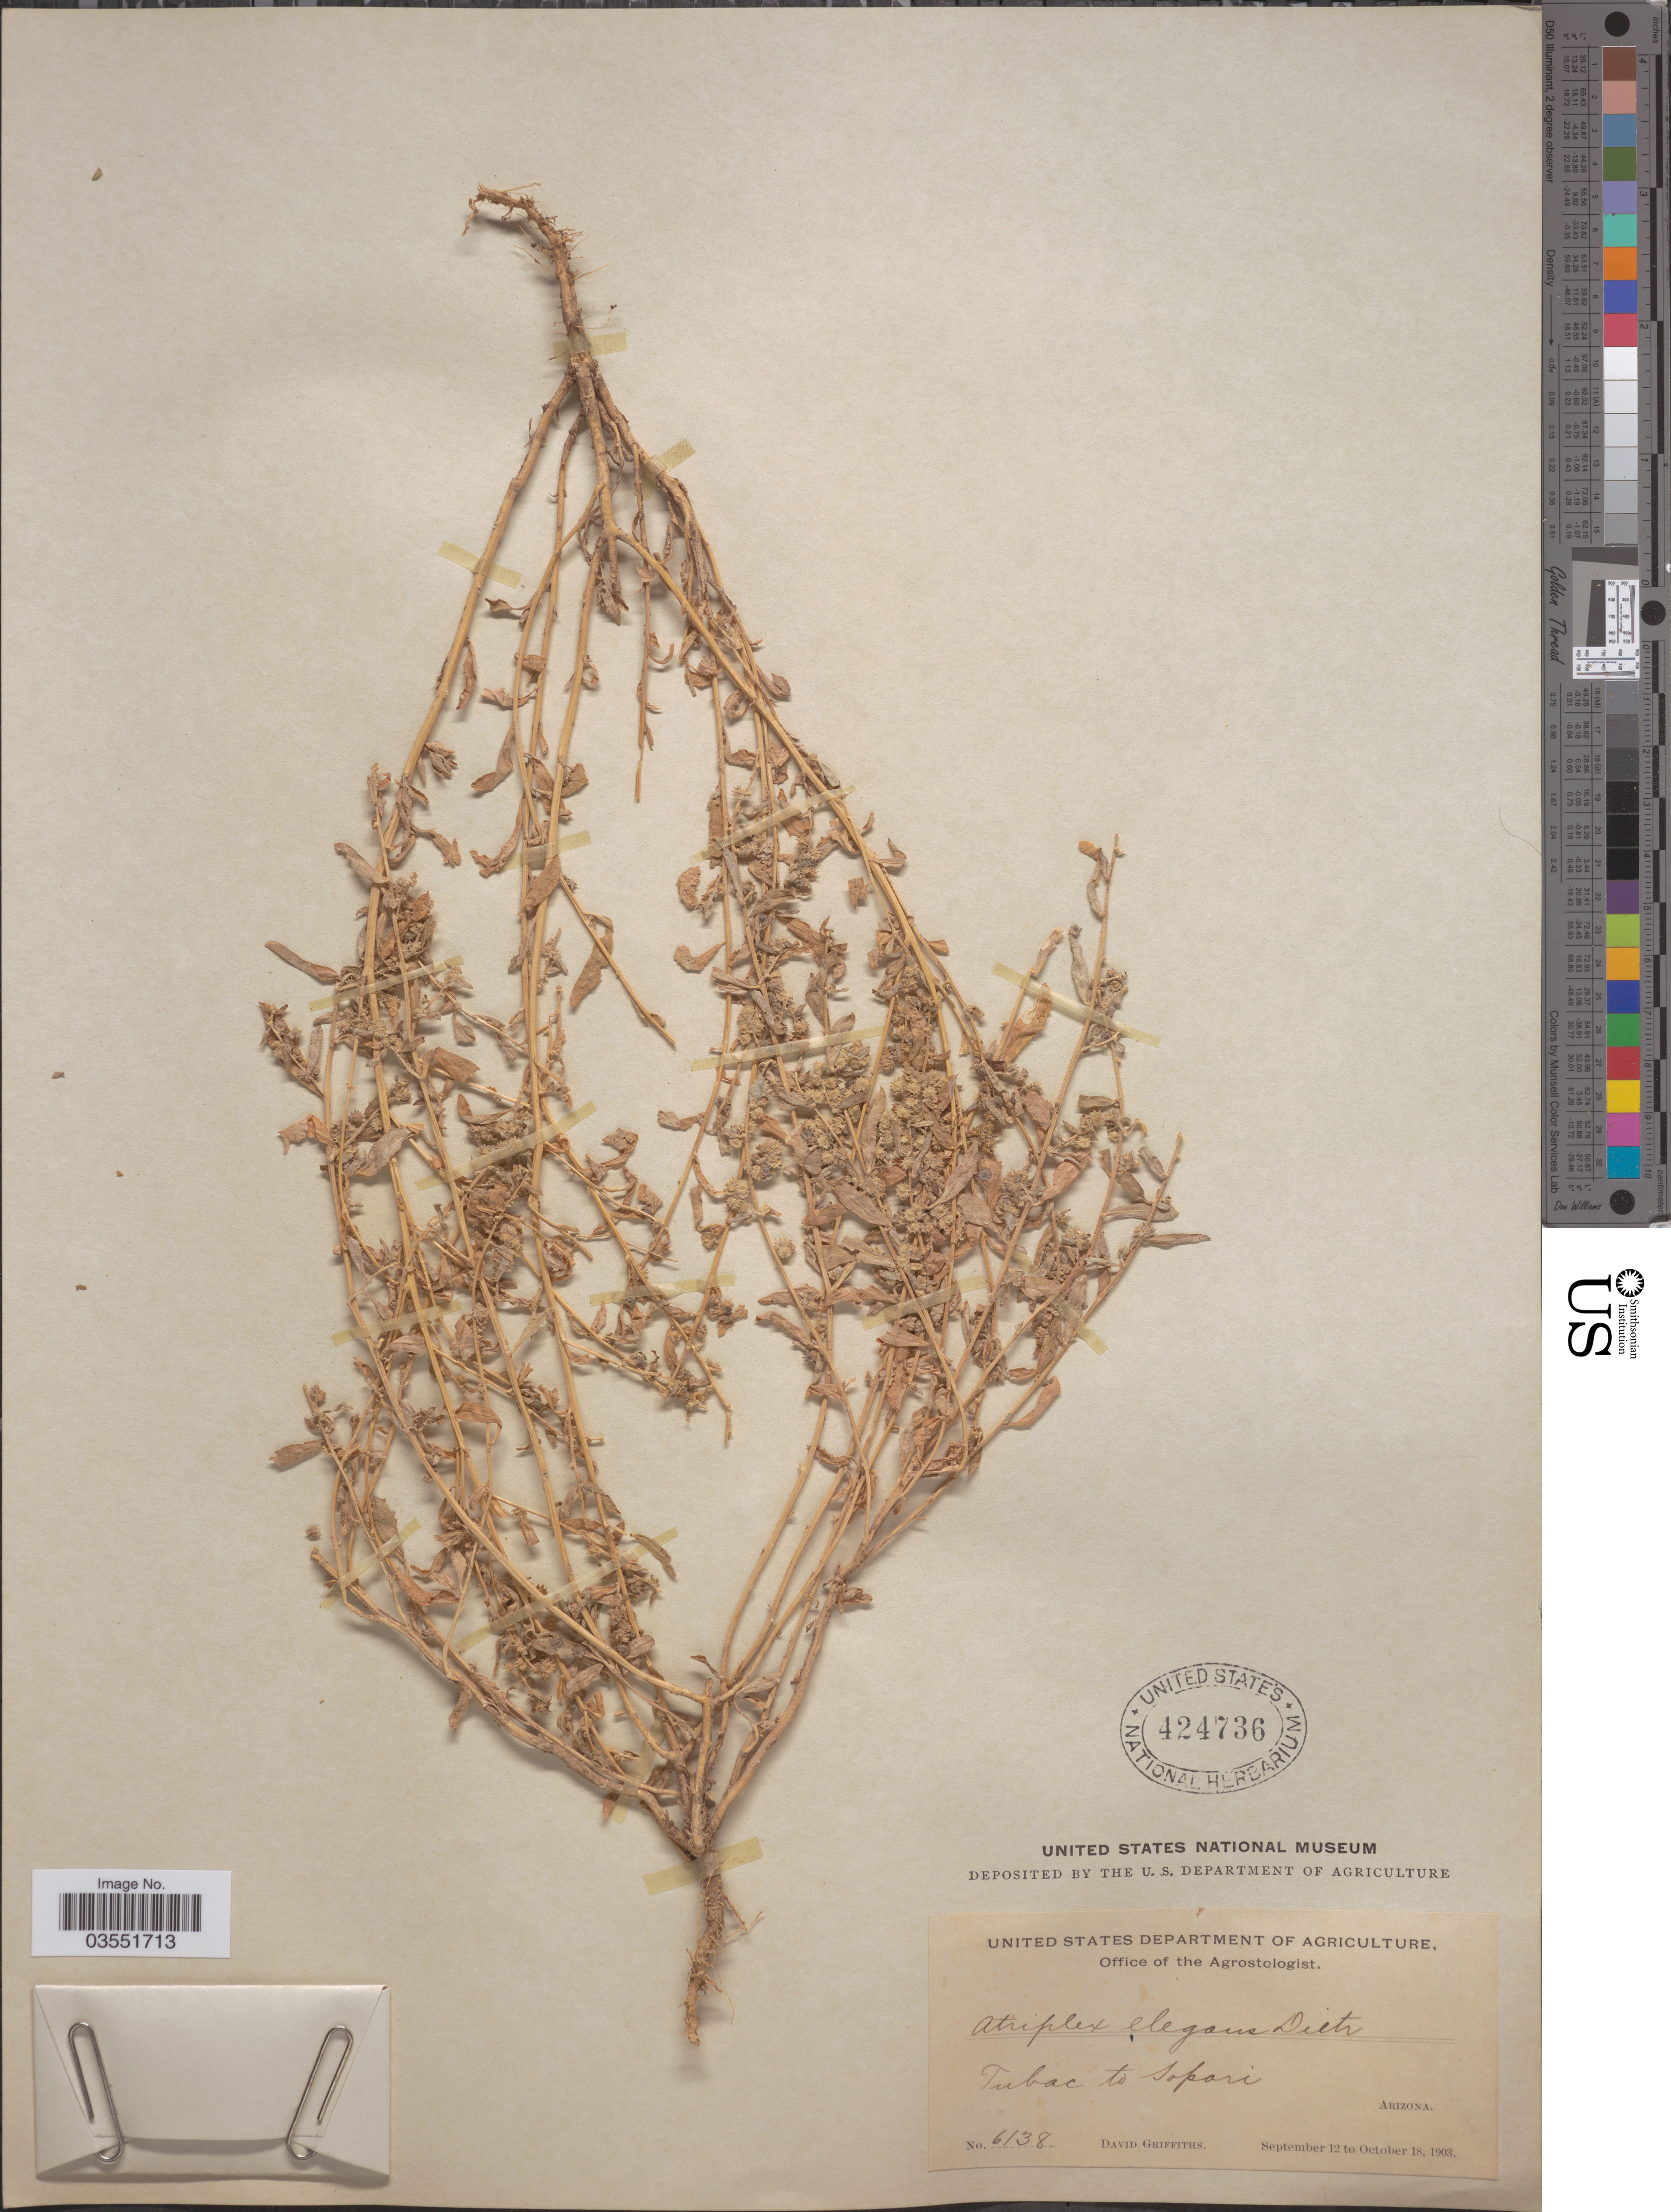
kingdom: Plantae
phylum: Tracheophyta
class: Magnoliopsida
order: Caryophyllales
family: Amaranthaceae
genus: Atriplex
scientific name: Atriplex elegans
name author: (Moq.) D. Dietr.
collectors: D. Griffiths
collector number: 6138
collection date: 1903-09-12/1903-10-18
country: United States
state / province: Arizona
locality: Tubac to Sopori.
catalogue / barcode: US 424736